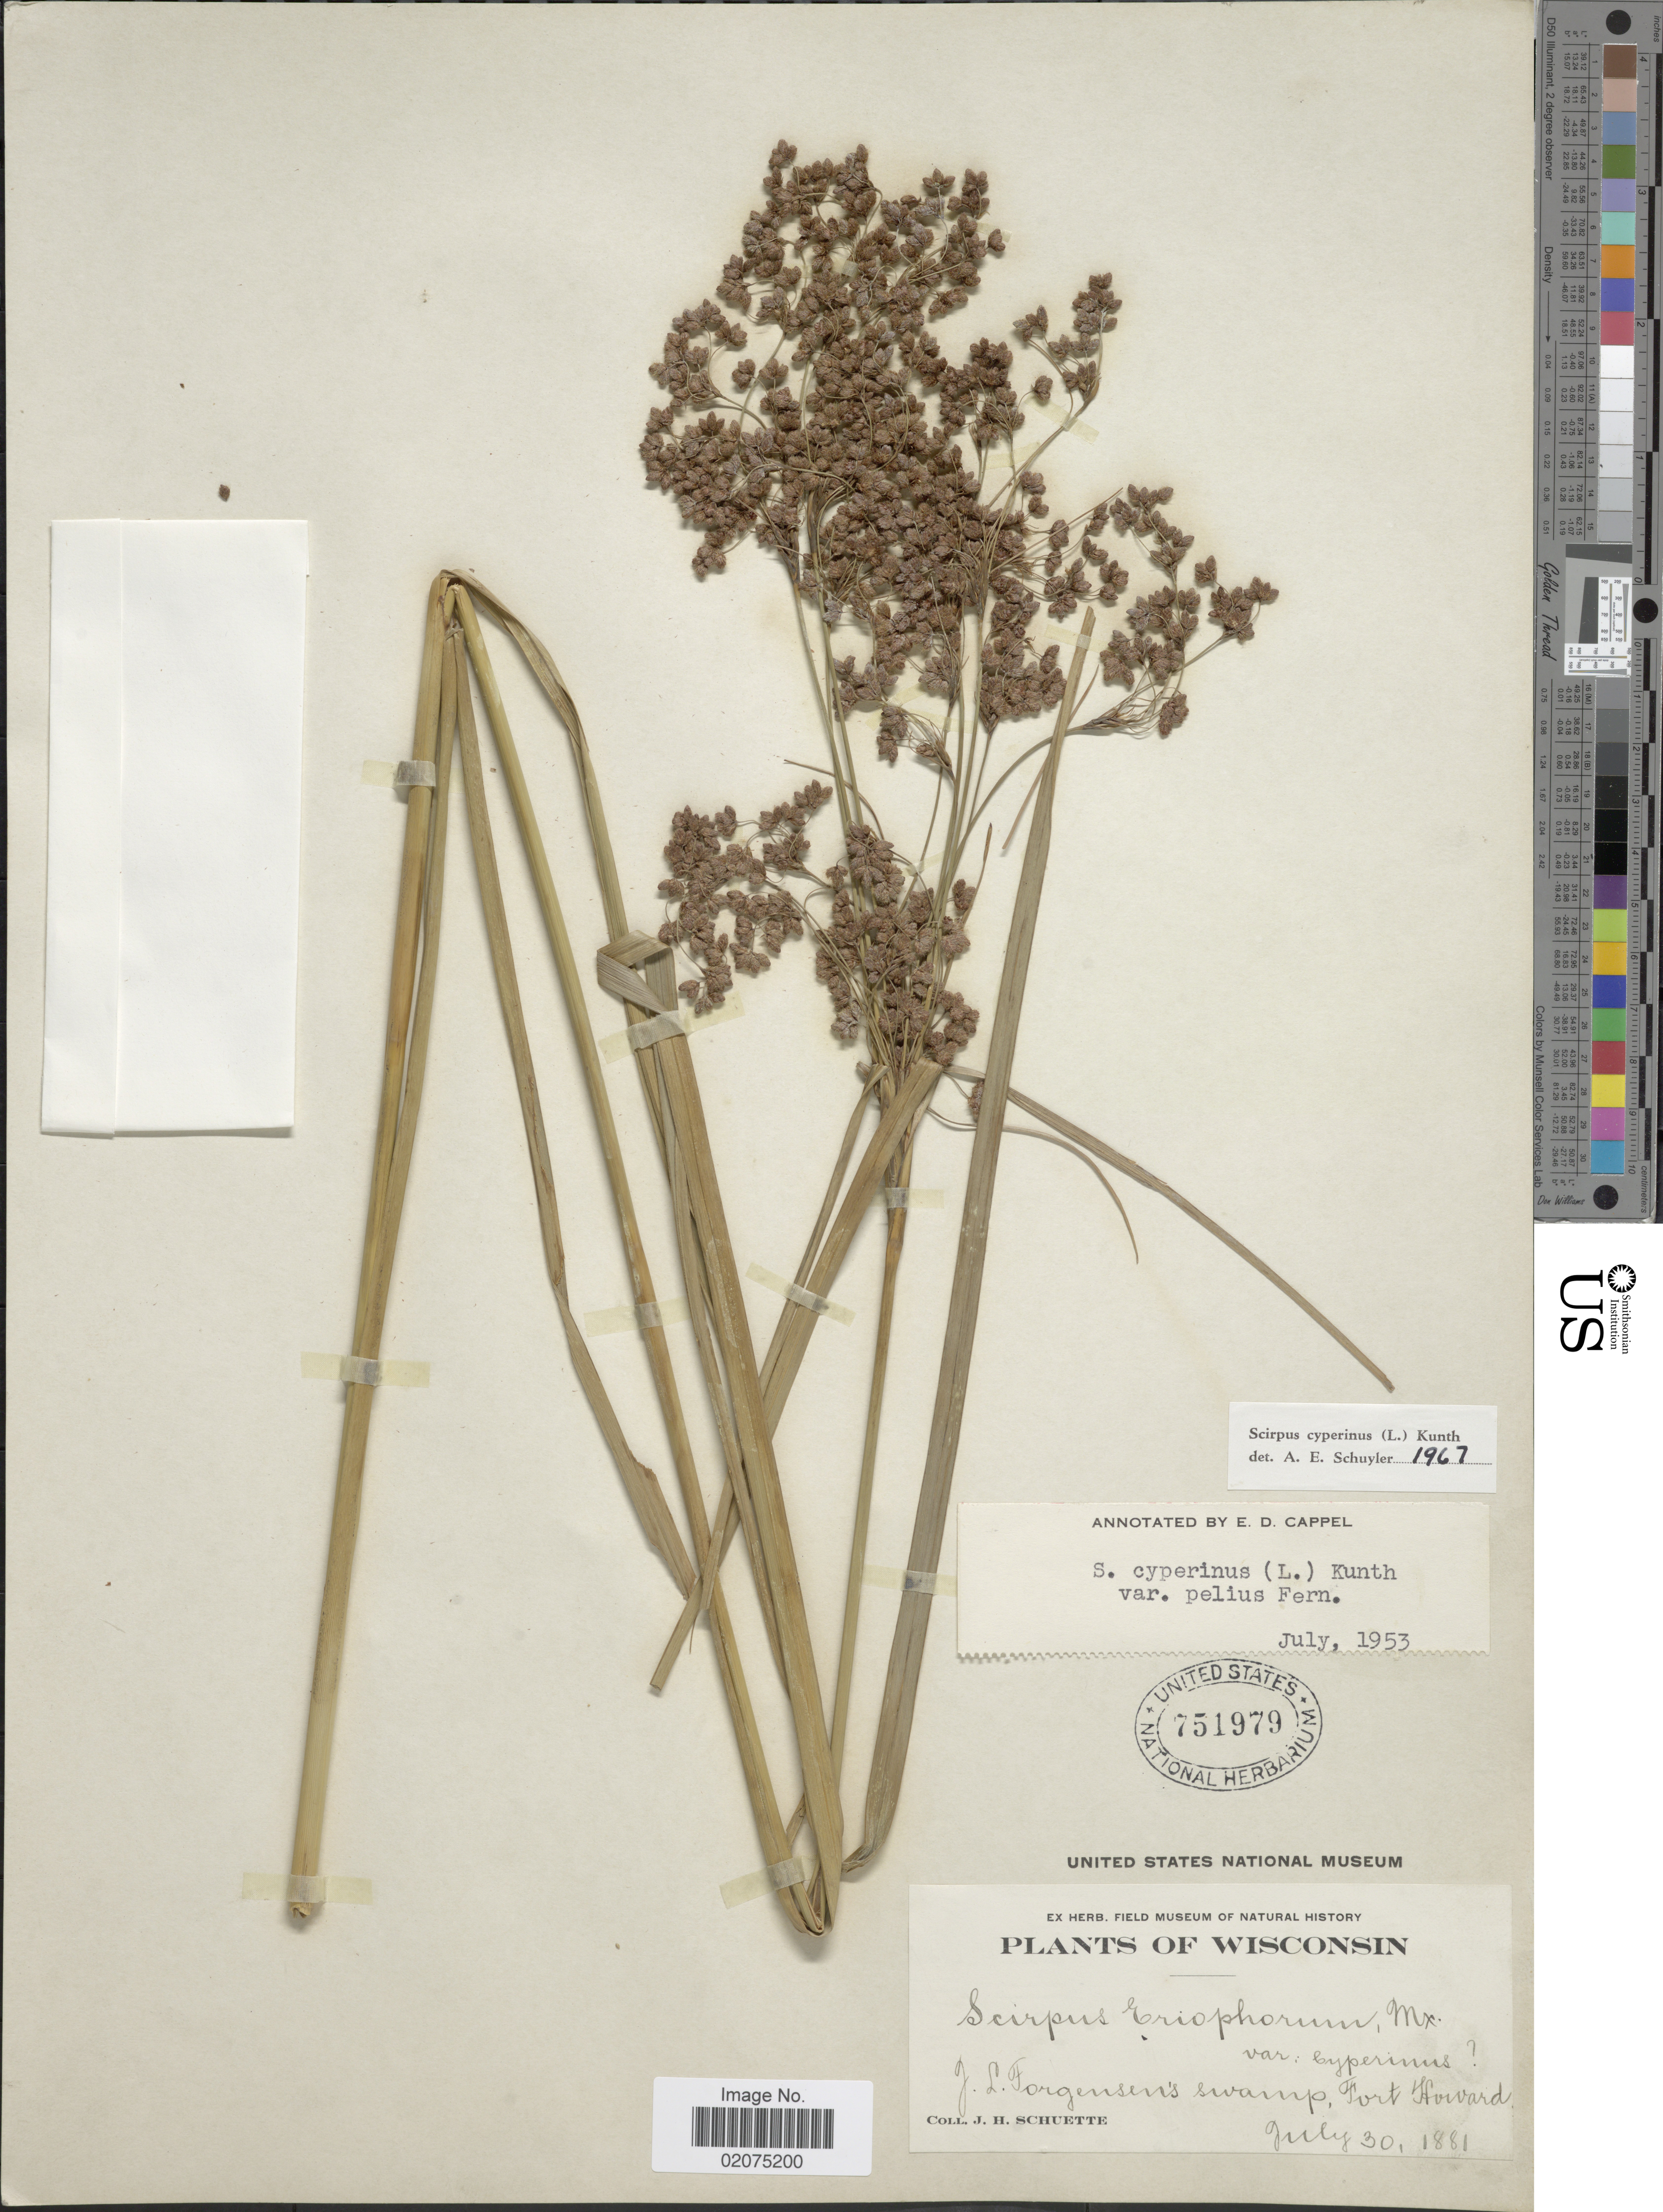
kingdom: Plantae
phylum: Tracheophyta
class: Liliopsida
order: Poales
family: Cyperaceae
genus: Scirpus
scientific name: Scirpus cyperinus (L.) Kunth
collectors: J. H. Schuette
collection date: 1881-07-30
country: United States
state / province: Wisconsin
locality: J. L. Forgensen's swamp, Fort Howard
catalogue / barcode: US 751979